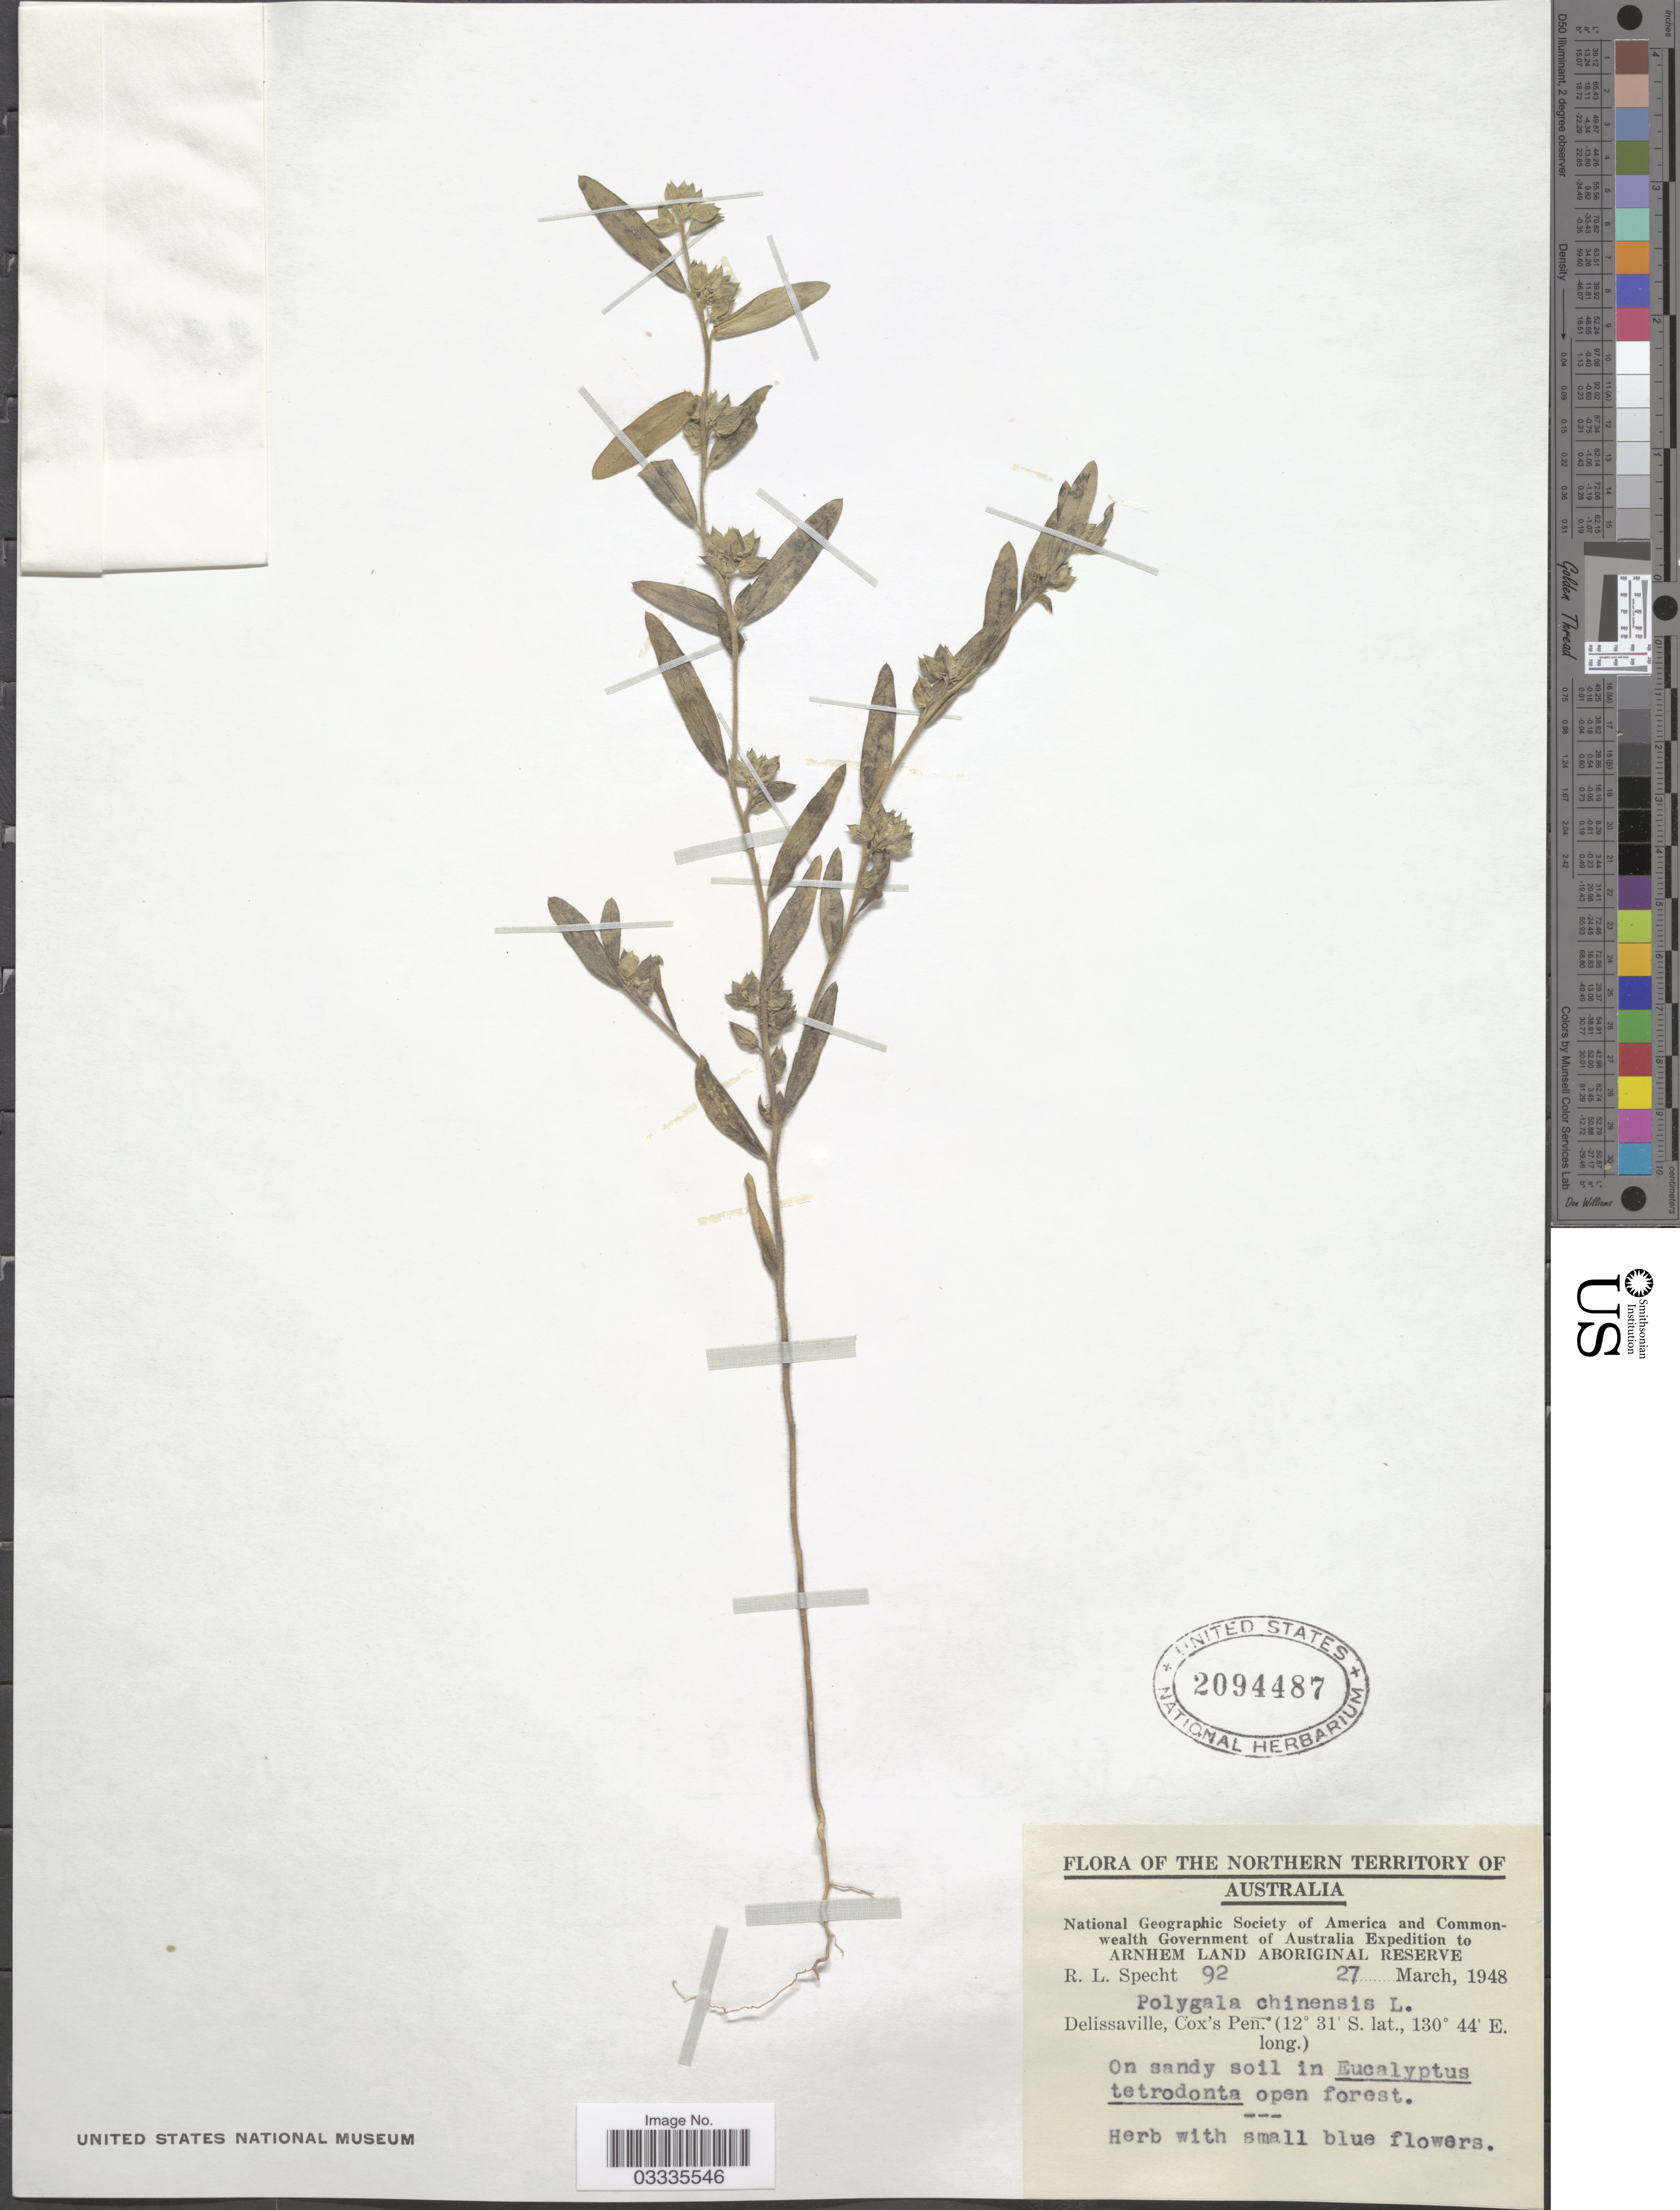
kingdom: Plantae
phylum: Tracheophyta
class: Magnoliopsida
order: Fabales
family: Polygalaceae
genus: Polygala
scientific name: Polygala chinensis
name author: L.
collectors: R. L. Specht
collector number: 92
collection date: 1948-03-27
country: Australia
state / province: Northern Territory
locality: Arnhem Land Aboriginal Reserve. Delissaville, Cox's Pen.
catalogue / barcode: US 2094487